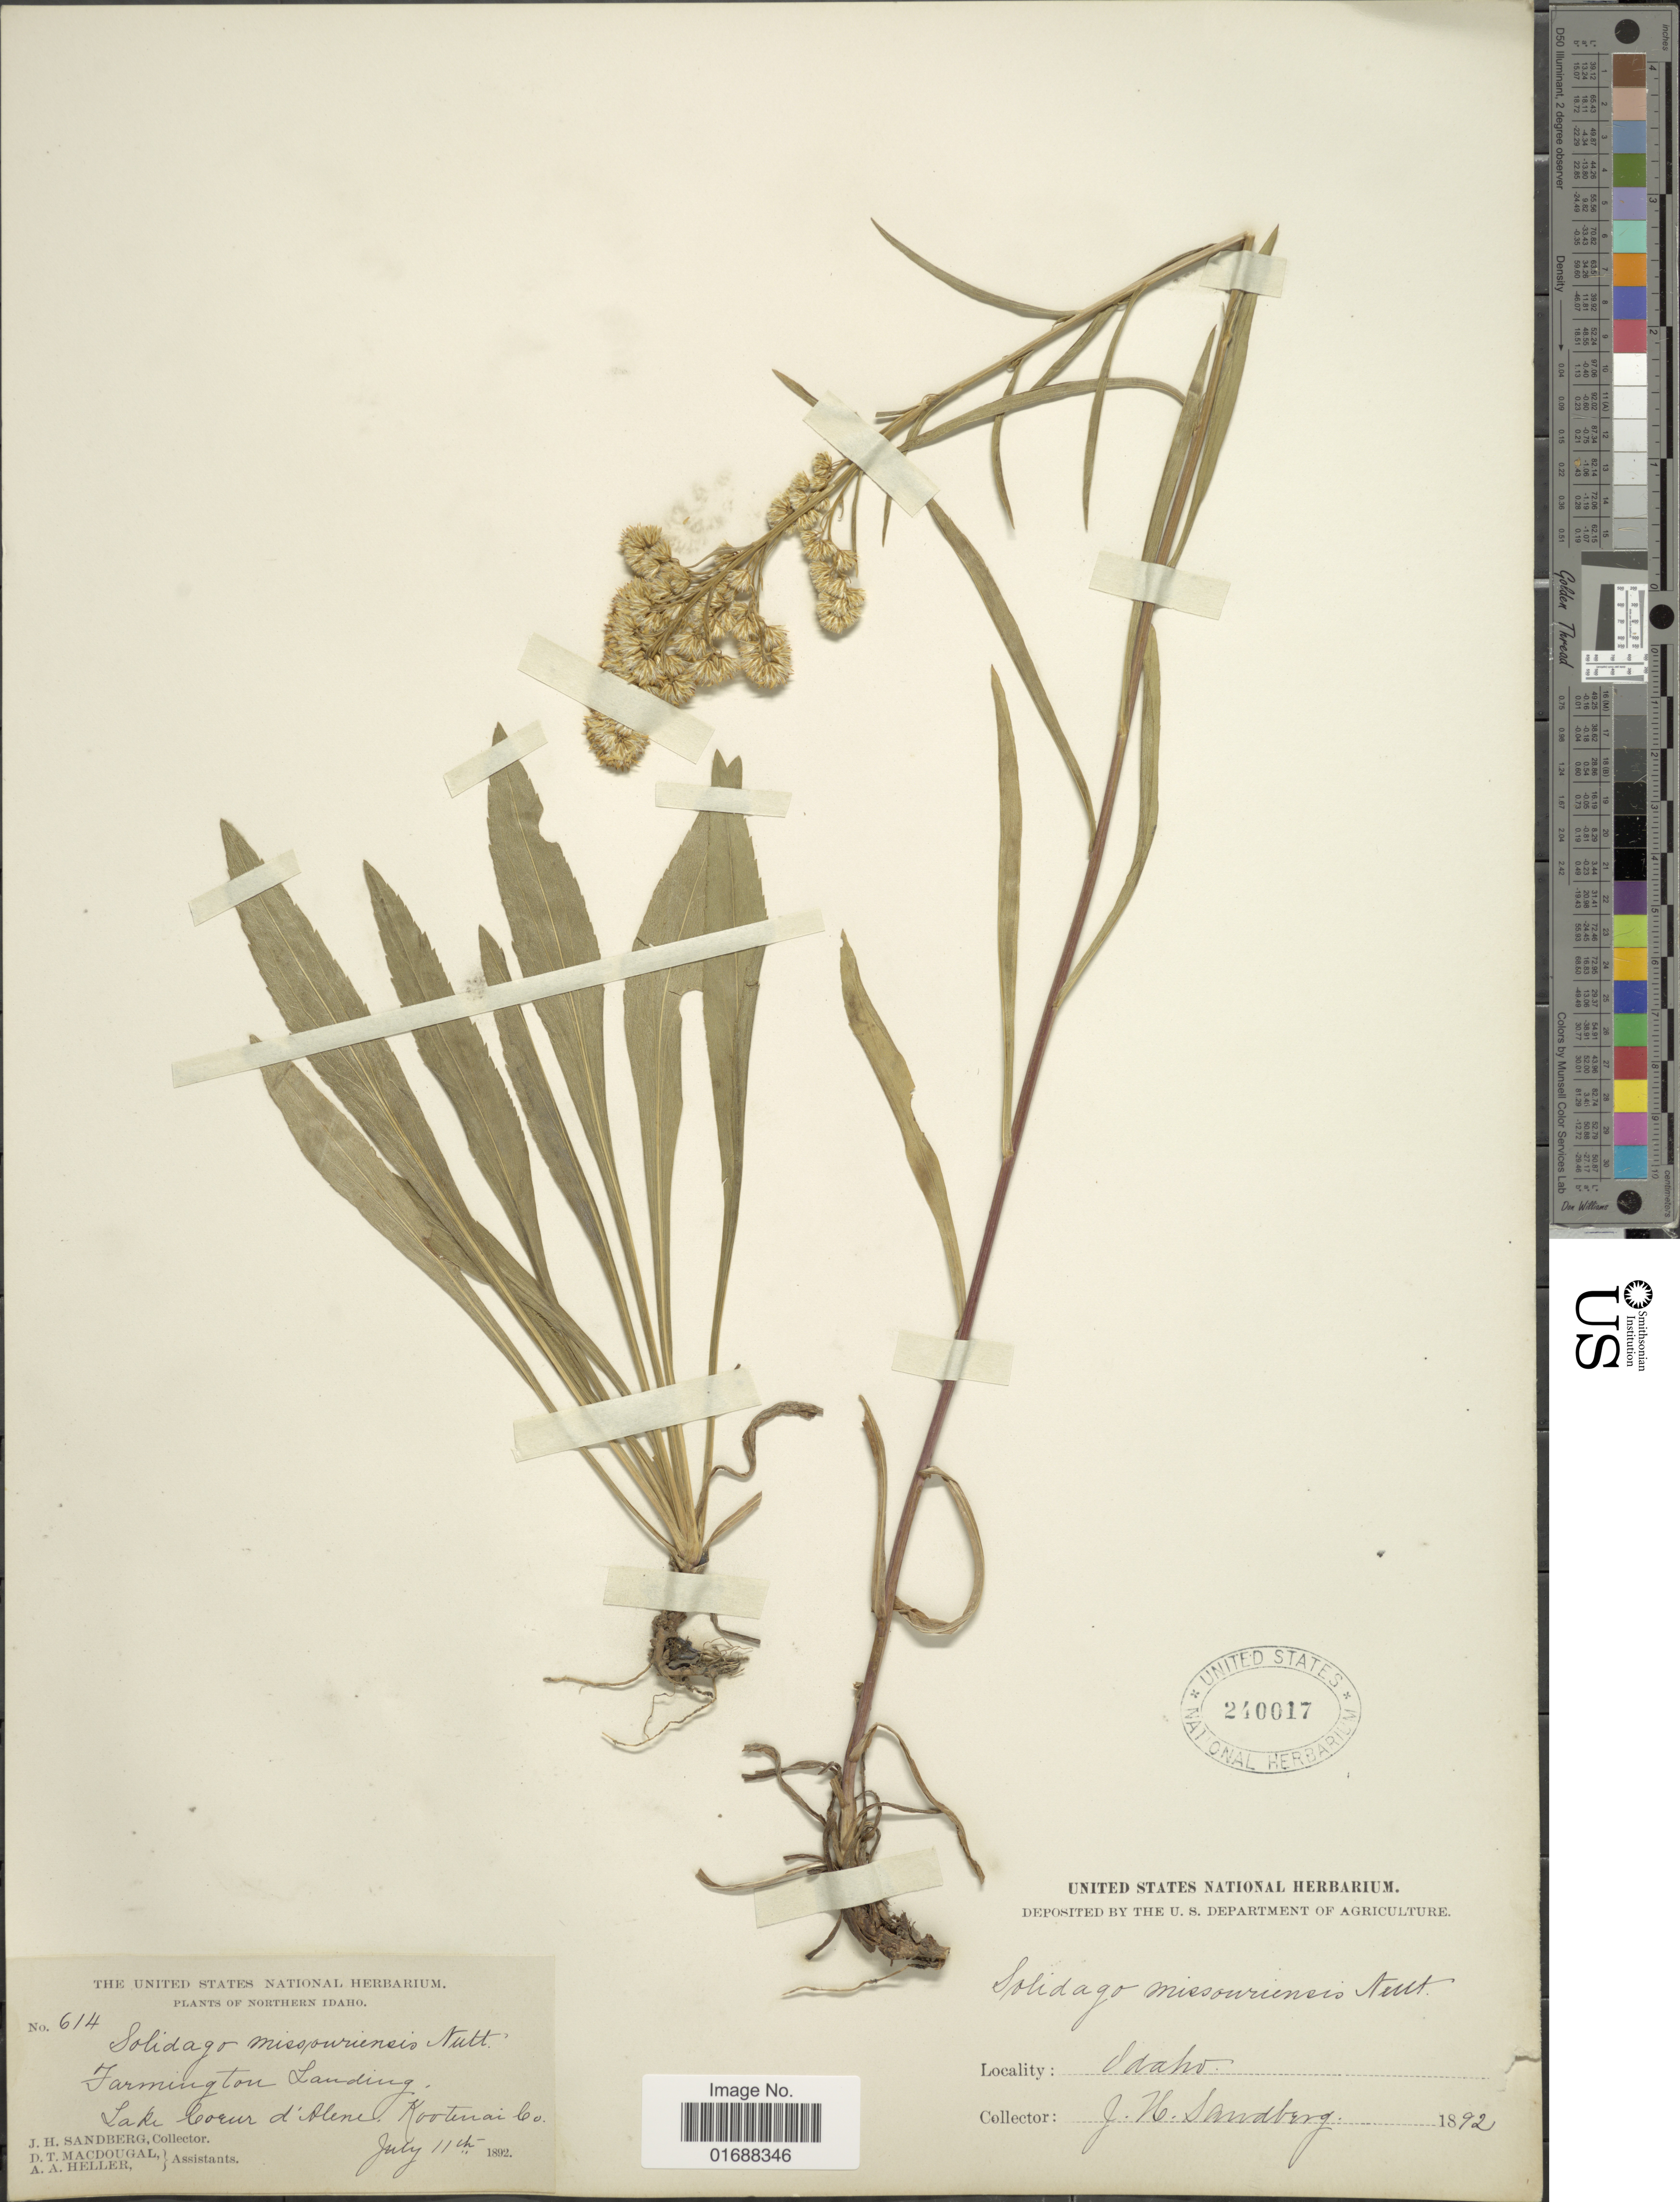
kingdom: Plantae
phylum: Tracheophyta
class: Magnoliopsida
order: Asterales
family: Asteraceae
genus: Solidago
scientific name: Solidago missouriensis var. missouriensis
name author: Nutt.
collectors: J. H. Sandberg, D. T. MacDougal & A. A. Heller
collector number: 614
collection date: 1892-07-11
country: United States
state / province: Idaho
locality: Northern Idaho. Farming Landing, Lake Coeur d'Alene, Kootenai Co.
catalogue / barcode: US 240017